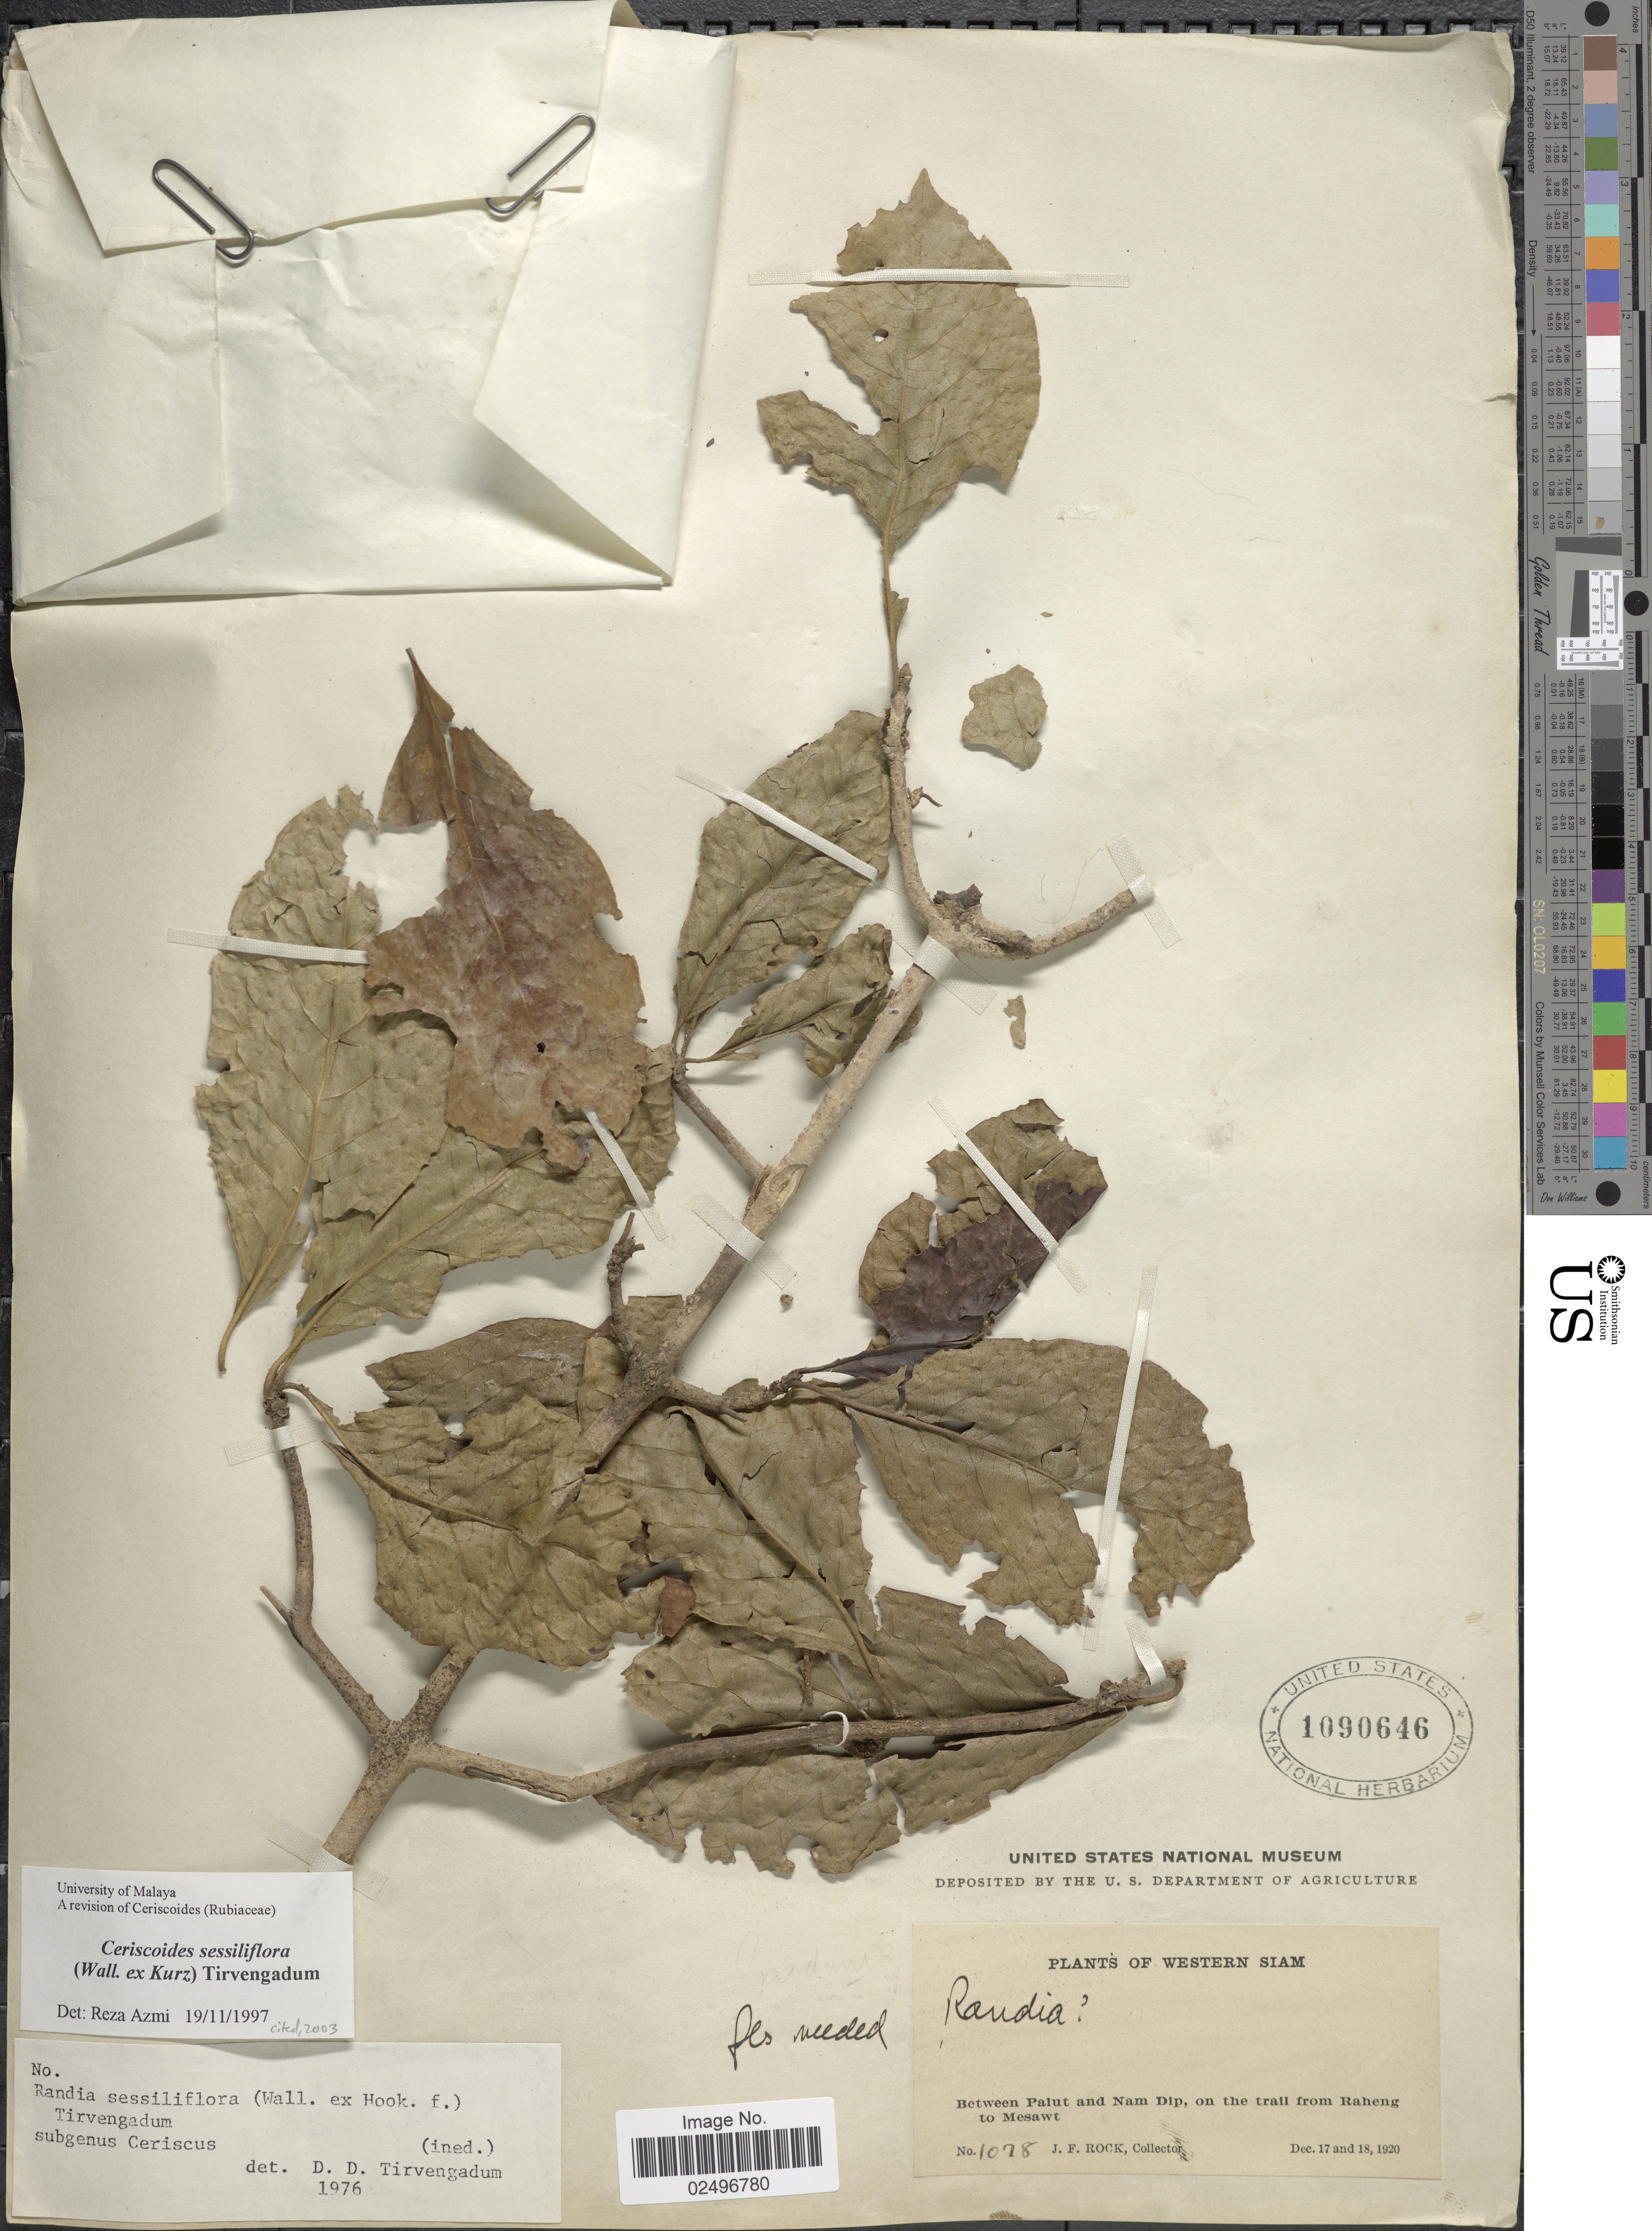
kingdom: Plantae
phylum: Tracheophyta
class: Magnoliopsida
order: Gentianales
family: Rubiaceae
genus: Ceriscoides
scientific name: Ceriscoides sessiliflora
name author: (Wall. ex C.B. Clarke) Tirveng.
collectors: J. Rock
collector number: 1078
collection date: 1920-12-17/1920-12-18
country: Thailand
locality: Western Siam, Between Palut and Nam Dip, on the trail from Raheng to Mesawt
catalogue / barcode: US 1090646